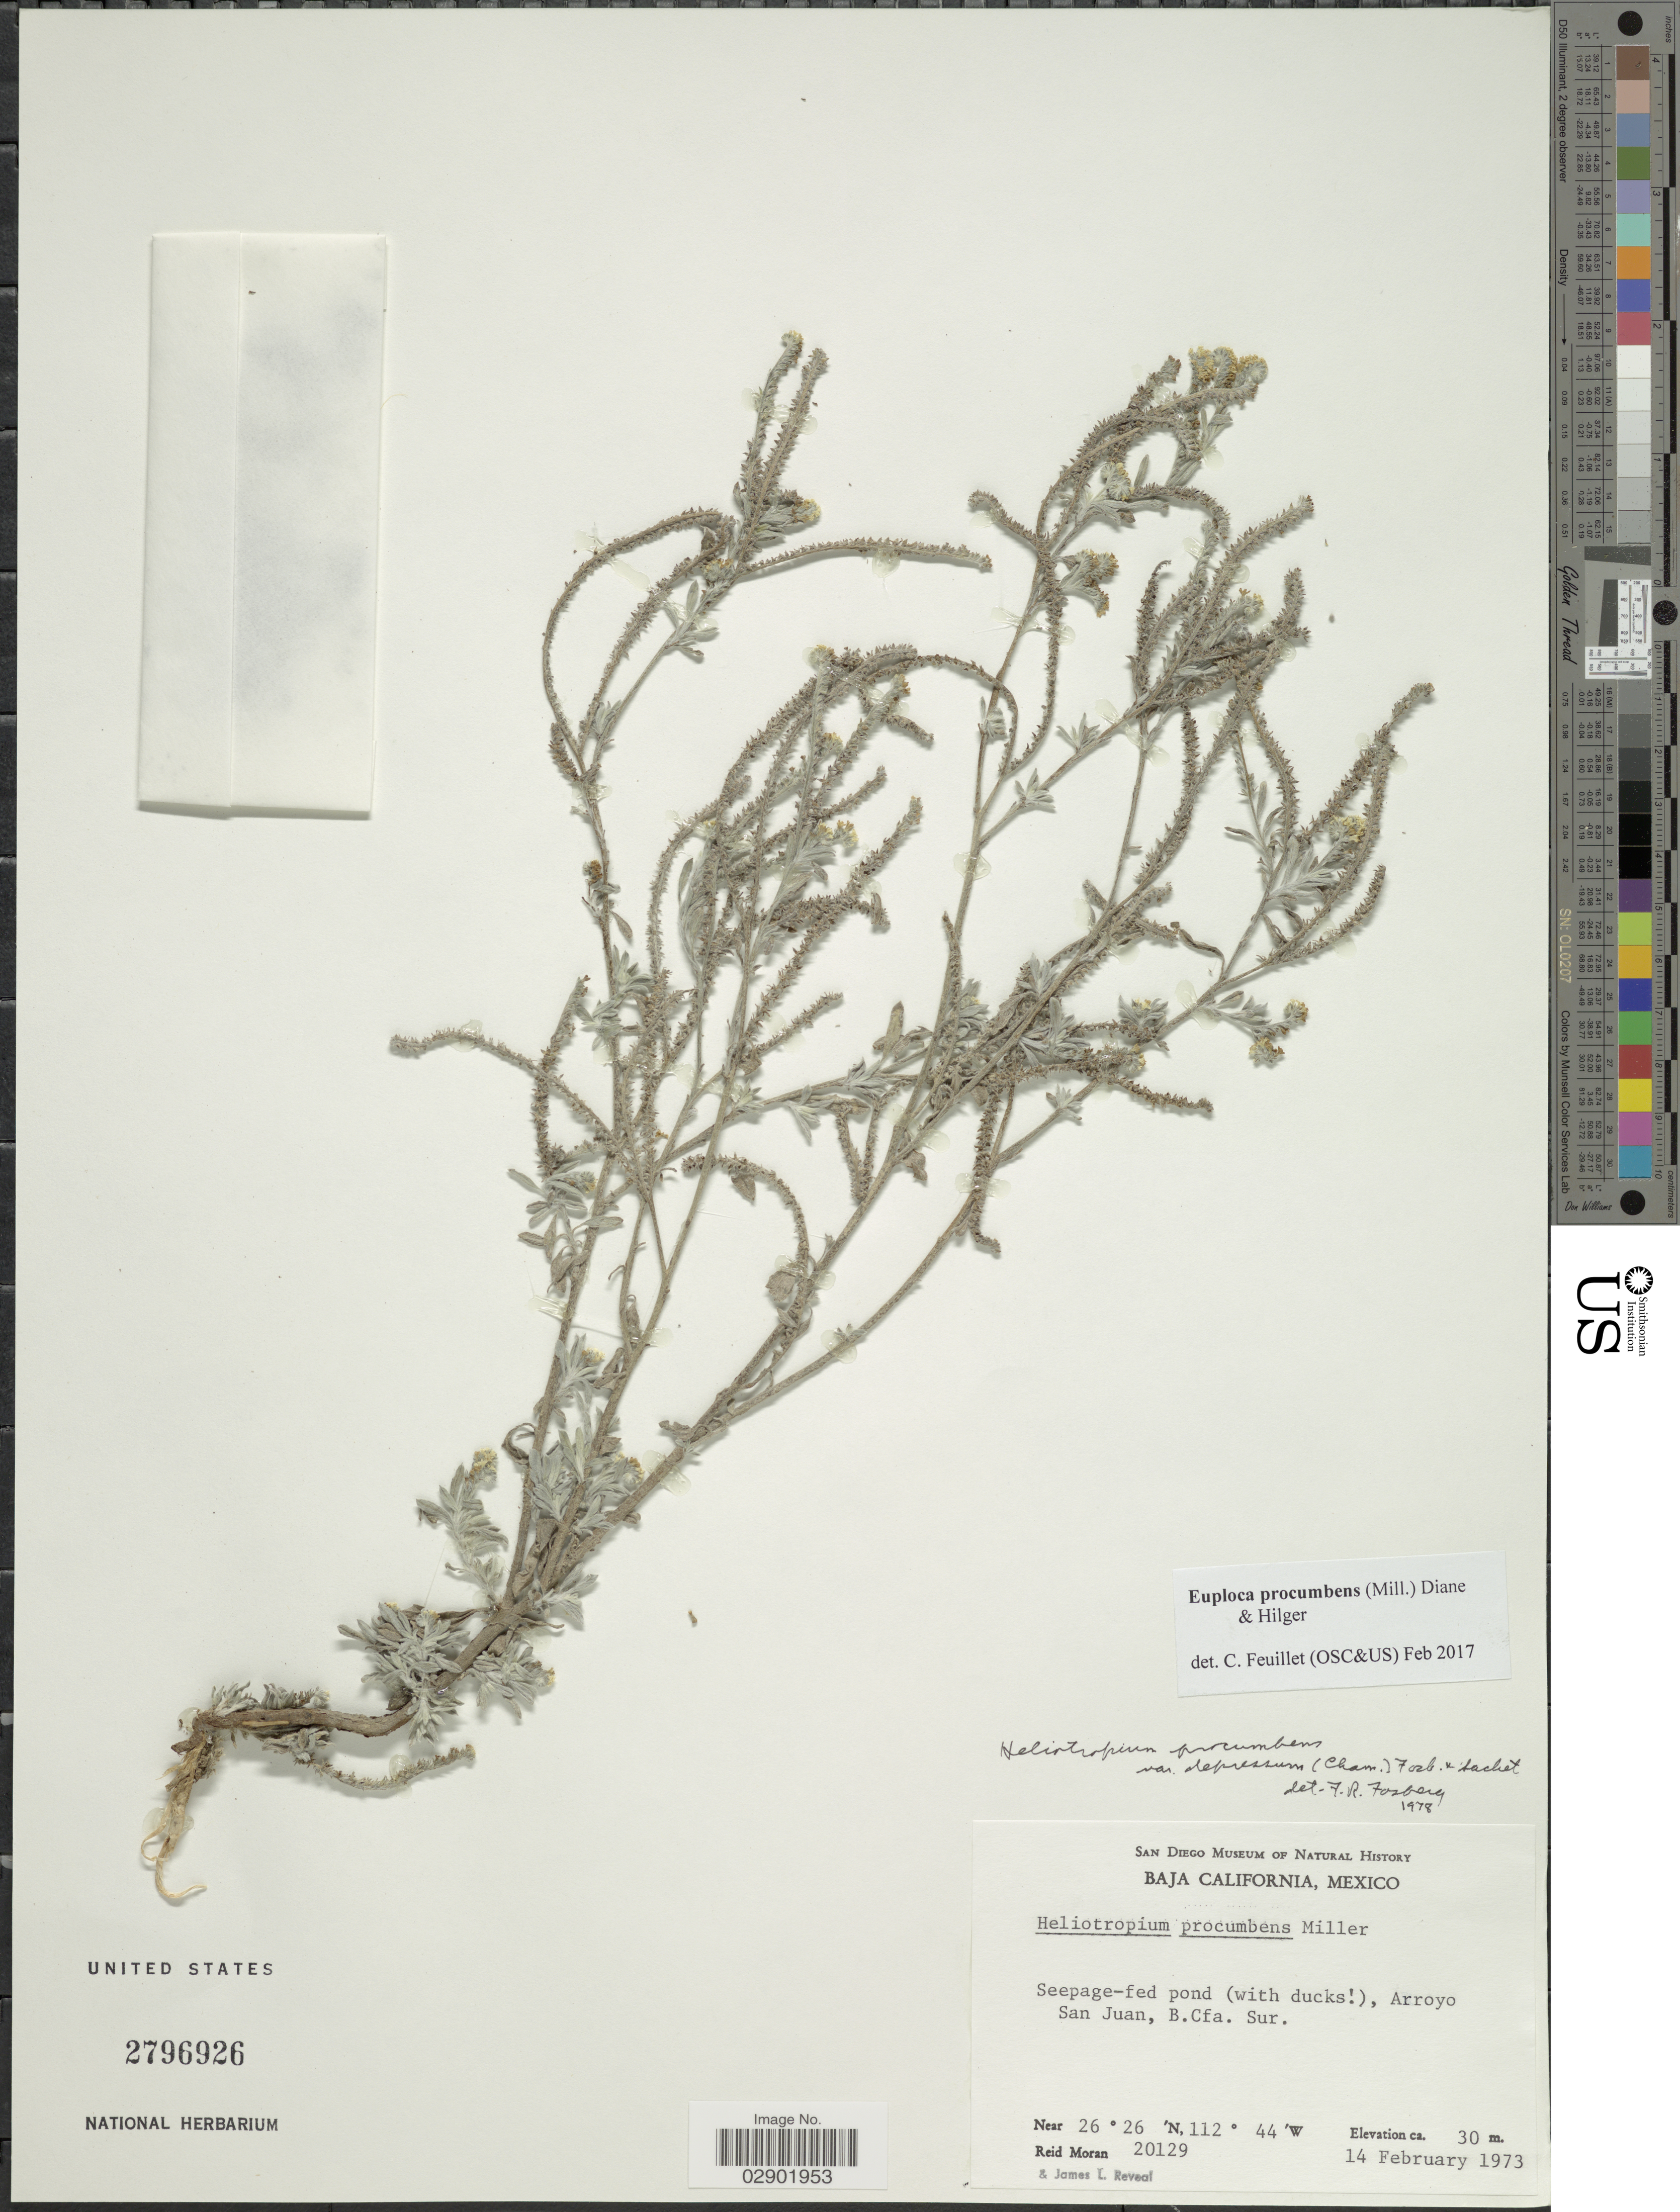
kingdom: Plantae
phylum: Tracheophyta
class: Magnoliopsida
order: Boraginales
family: Heliotropiaceae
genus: Euploca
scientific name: Euploca procumbens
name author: (Mill.) Diane & Hilger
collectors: R. Moran & J. L. Reveal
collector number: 20129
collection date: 1973-02-14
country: Mexico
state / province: Baja California Sur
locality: Arroyo San Juan, B. Cfa. Sur.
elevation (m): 30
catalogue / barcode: US 2796926